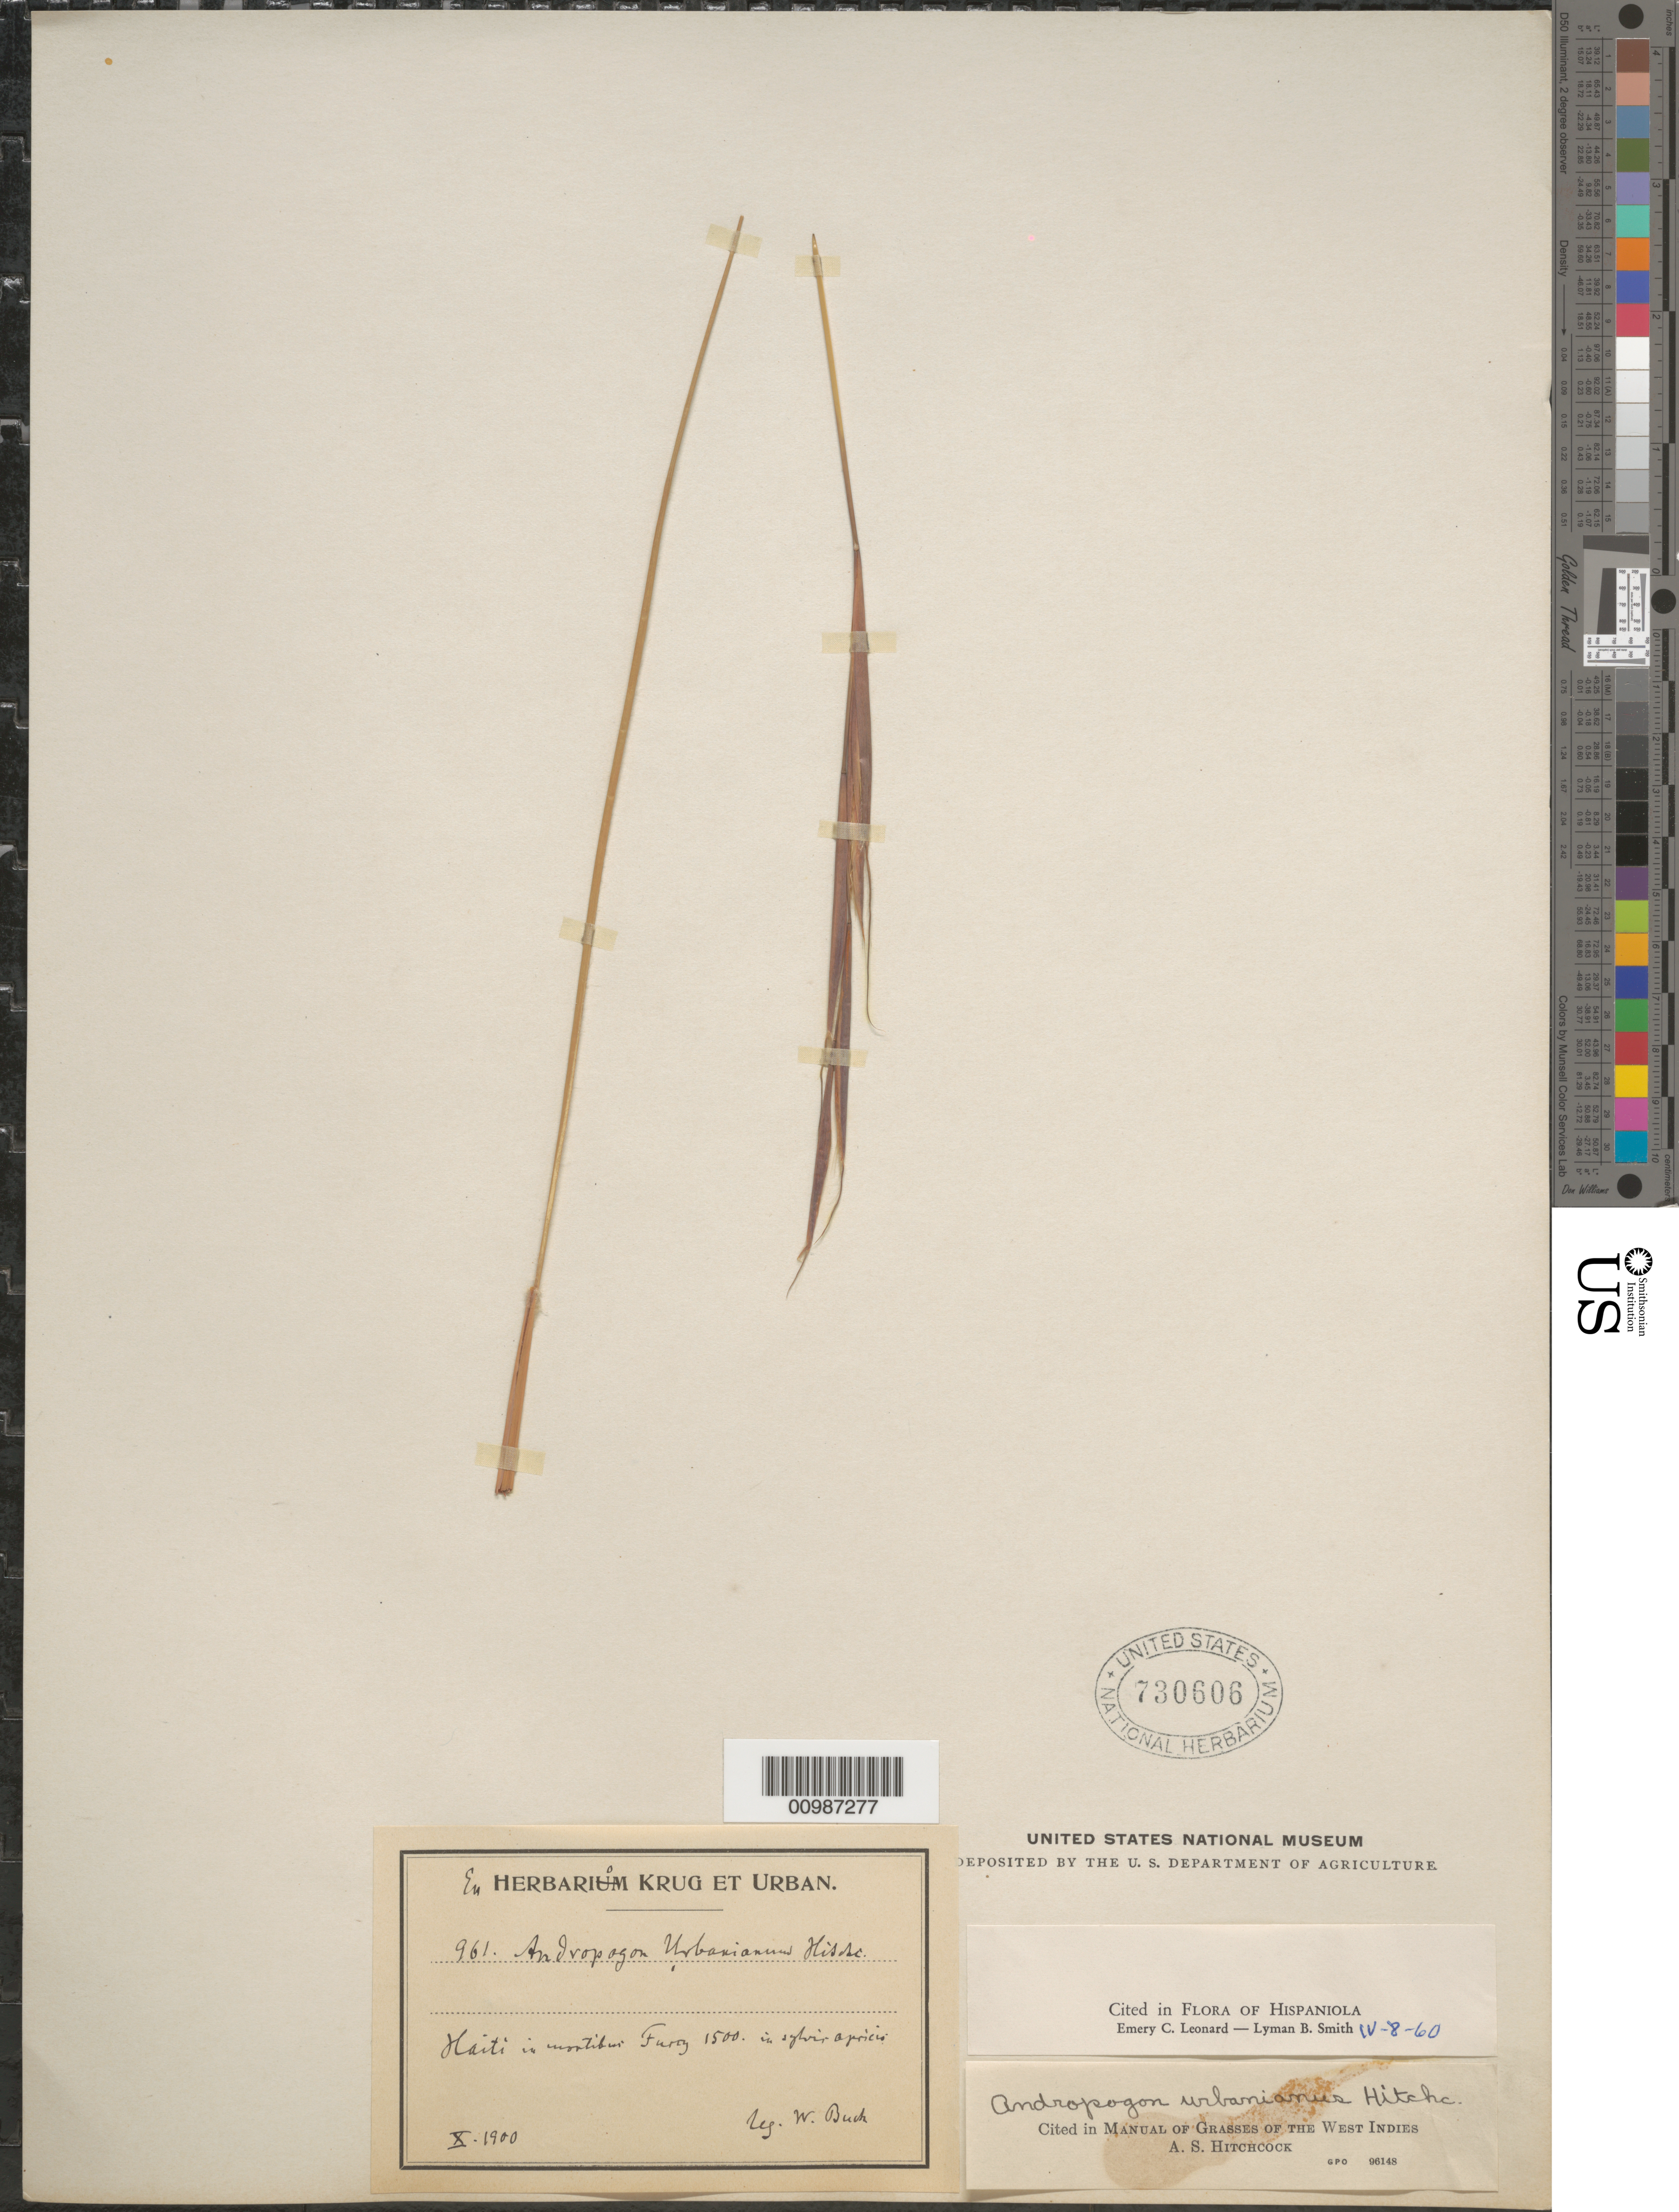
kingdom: Plantae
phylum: Tracheophyta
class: Liliopsida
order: Poales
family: Poaceae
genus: Andropogon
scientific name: Andropogon urbanianus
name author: Hitchc.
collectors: W. Bush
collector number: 961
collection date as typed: Oct 1900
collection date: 1900-10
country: Haiti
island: Hispaniola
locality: Furcy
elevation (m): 1500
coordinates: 0 N, 0 E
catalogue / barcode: US 730606